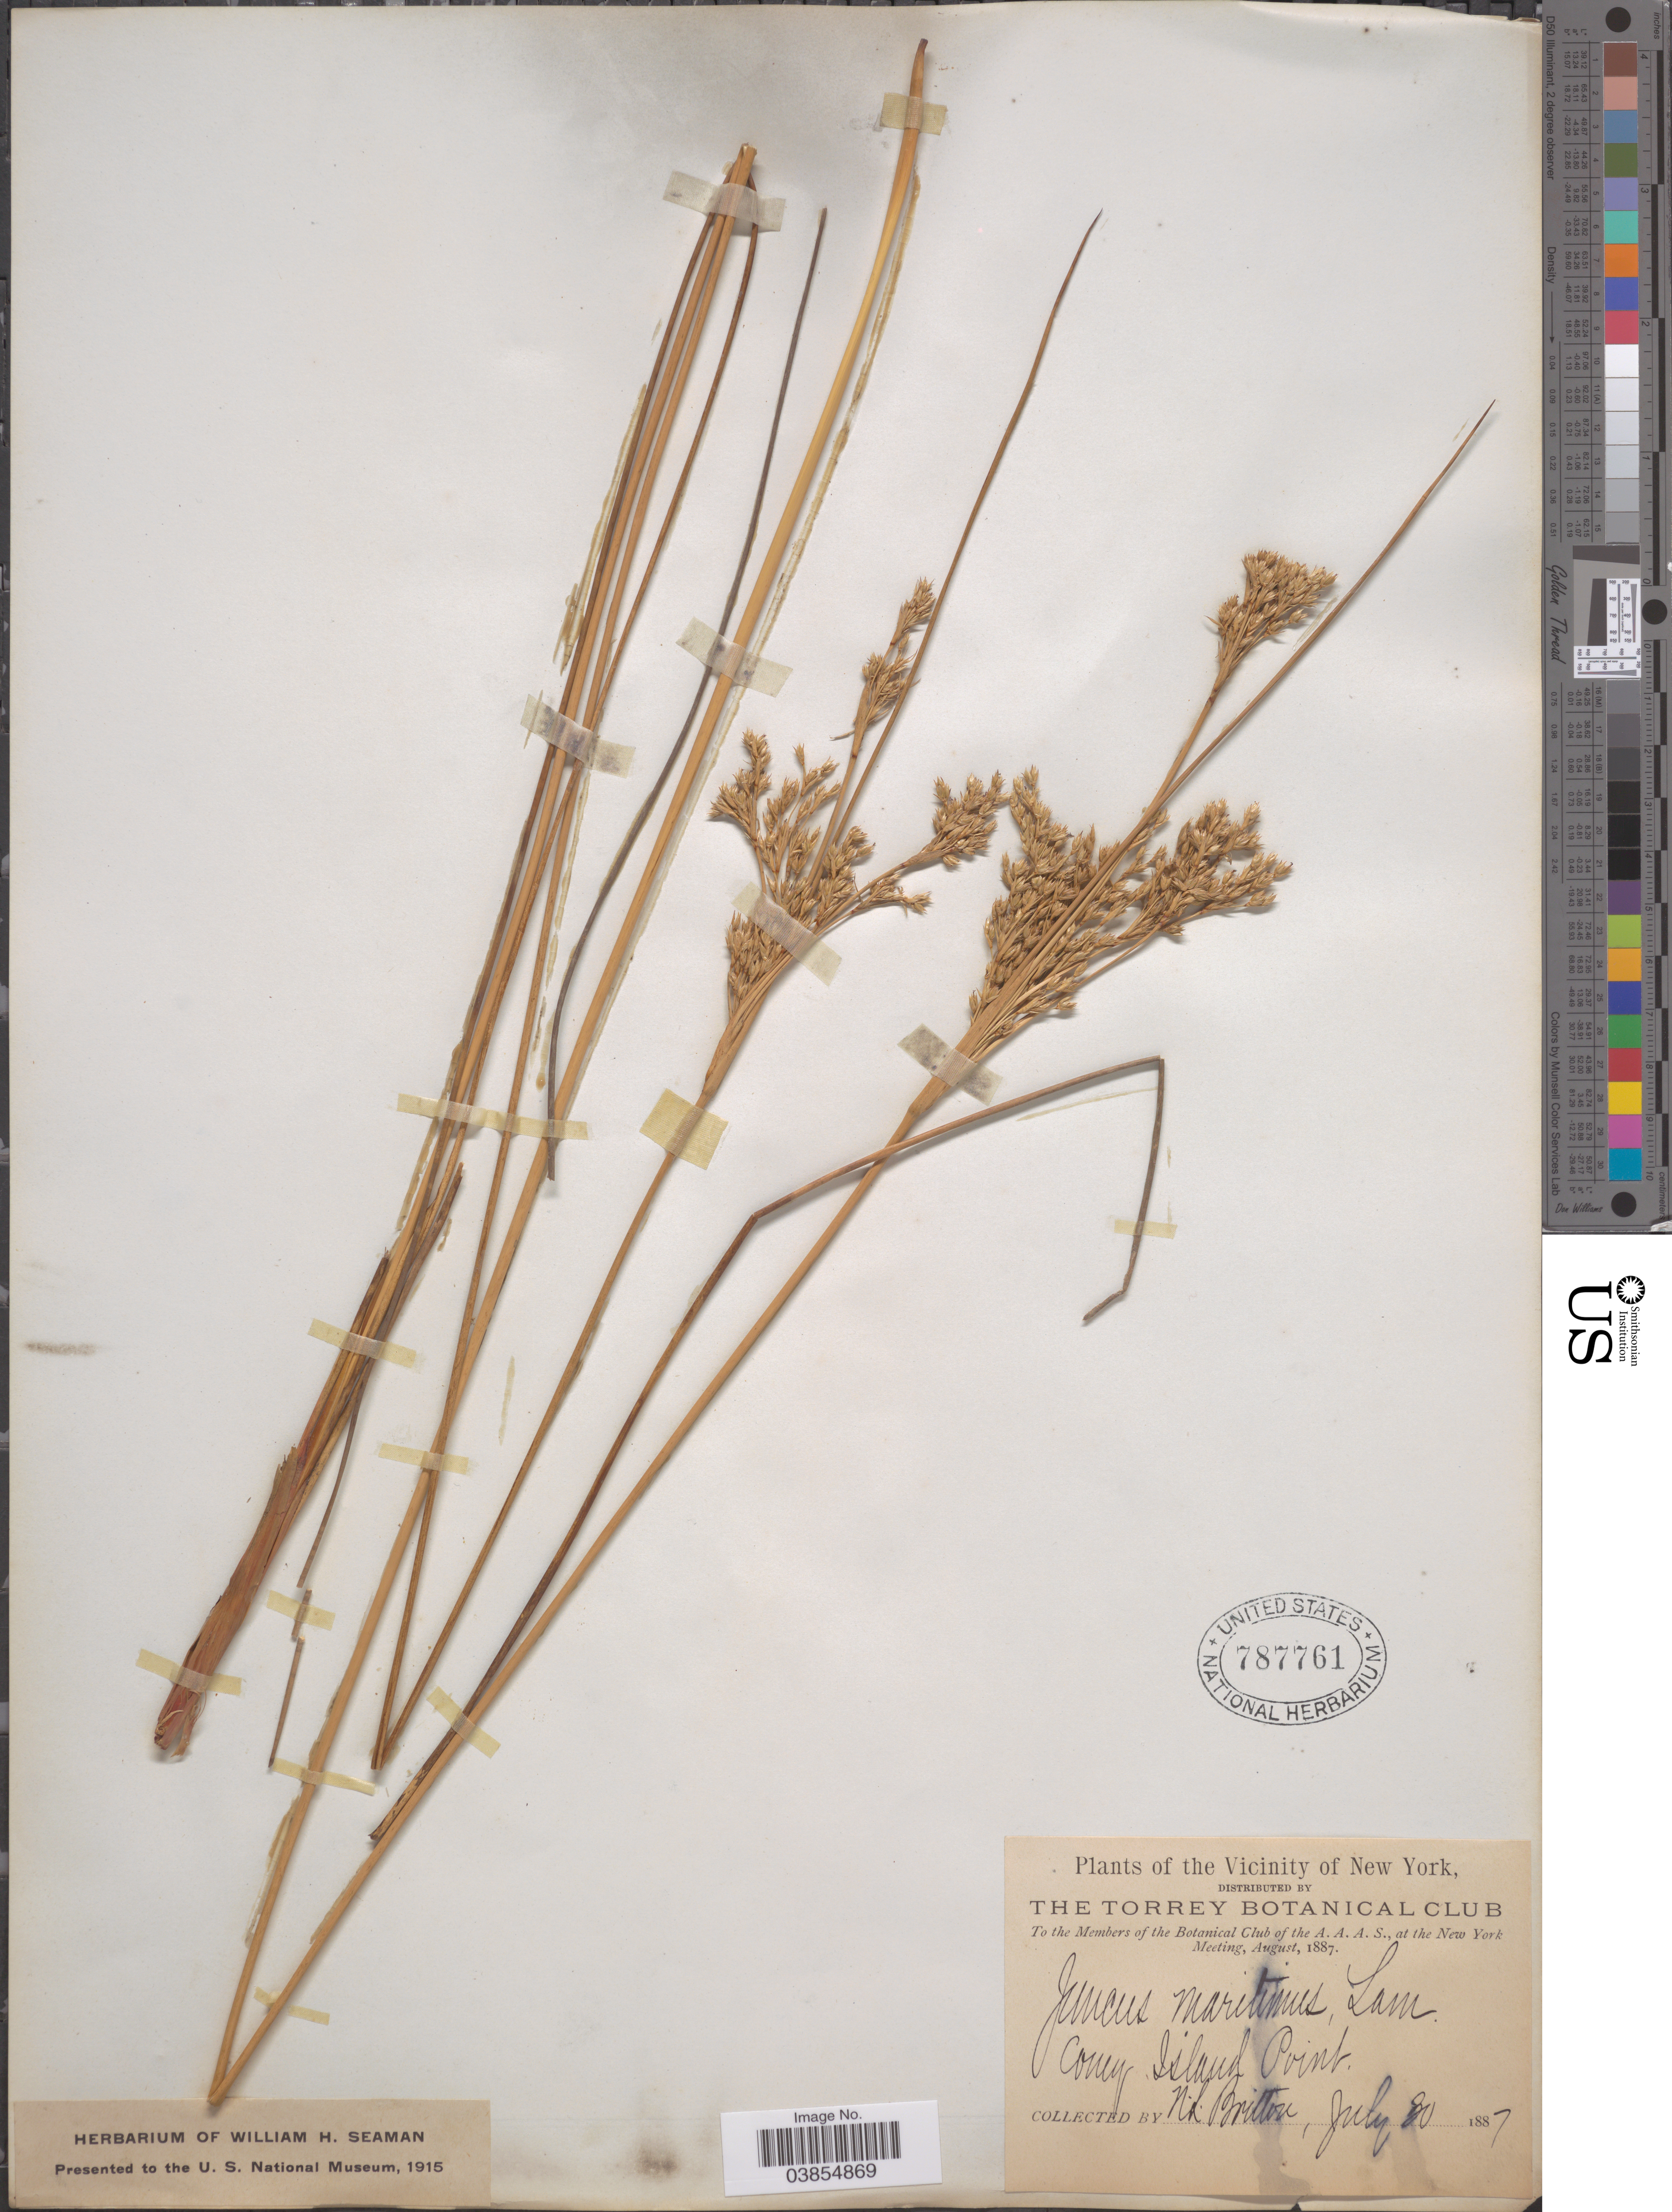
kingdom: Plantae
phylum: Tracheophyta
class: Liliopsida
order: Poales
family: Juncaceae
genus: Juncus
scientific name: Juncus maritimus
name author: Lam.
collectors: Mrs. N. L. Britton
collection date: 1887-07-30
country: United States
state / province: New York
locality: Vicinity of New York. Coney Island Point.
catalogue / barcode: US 787761